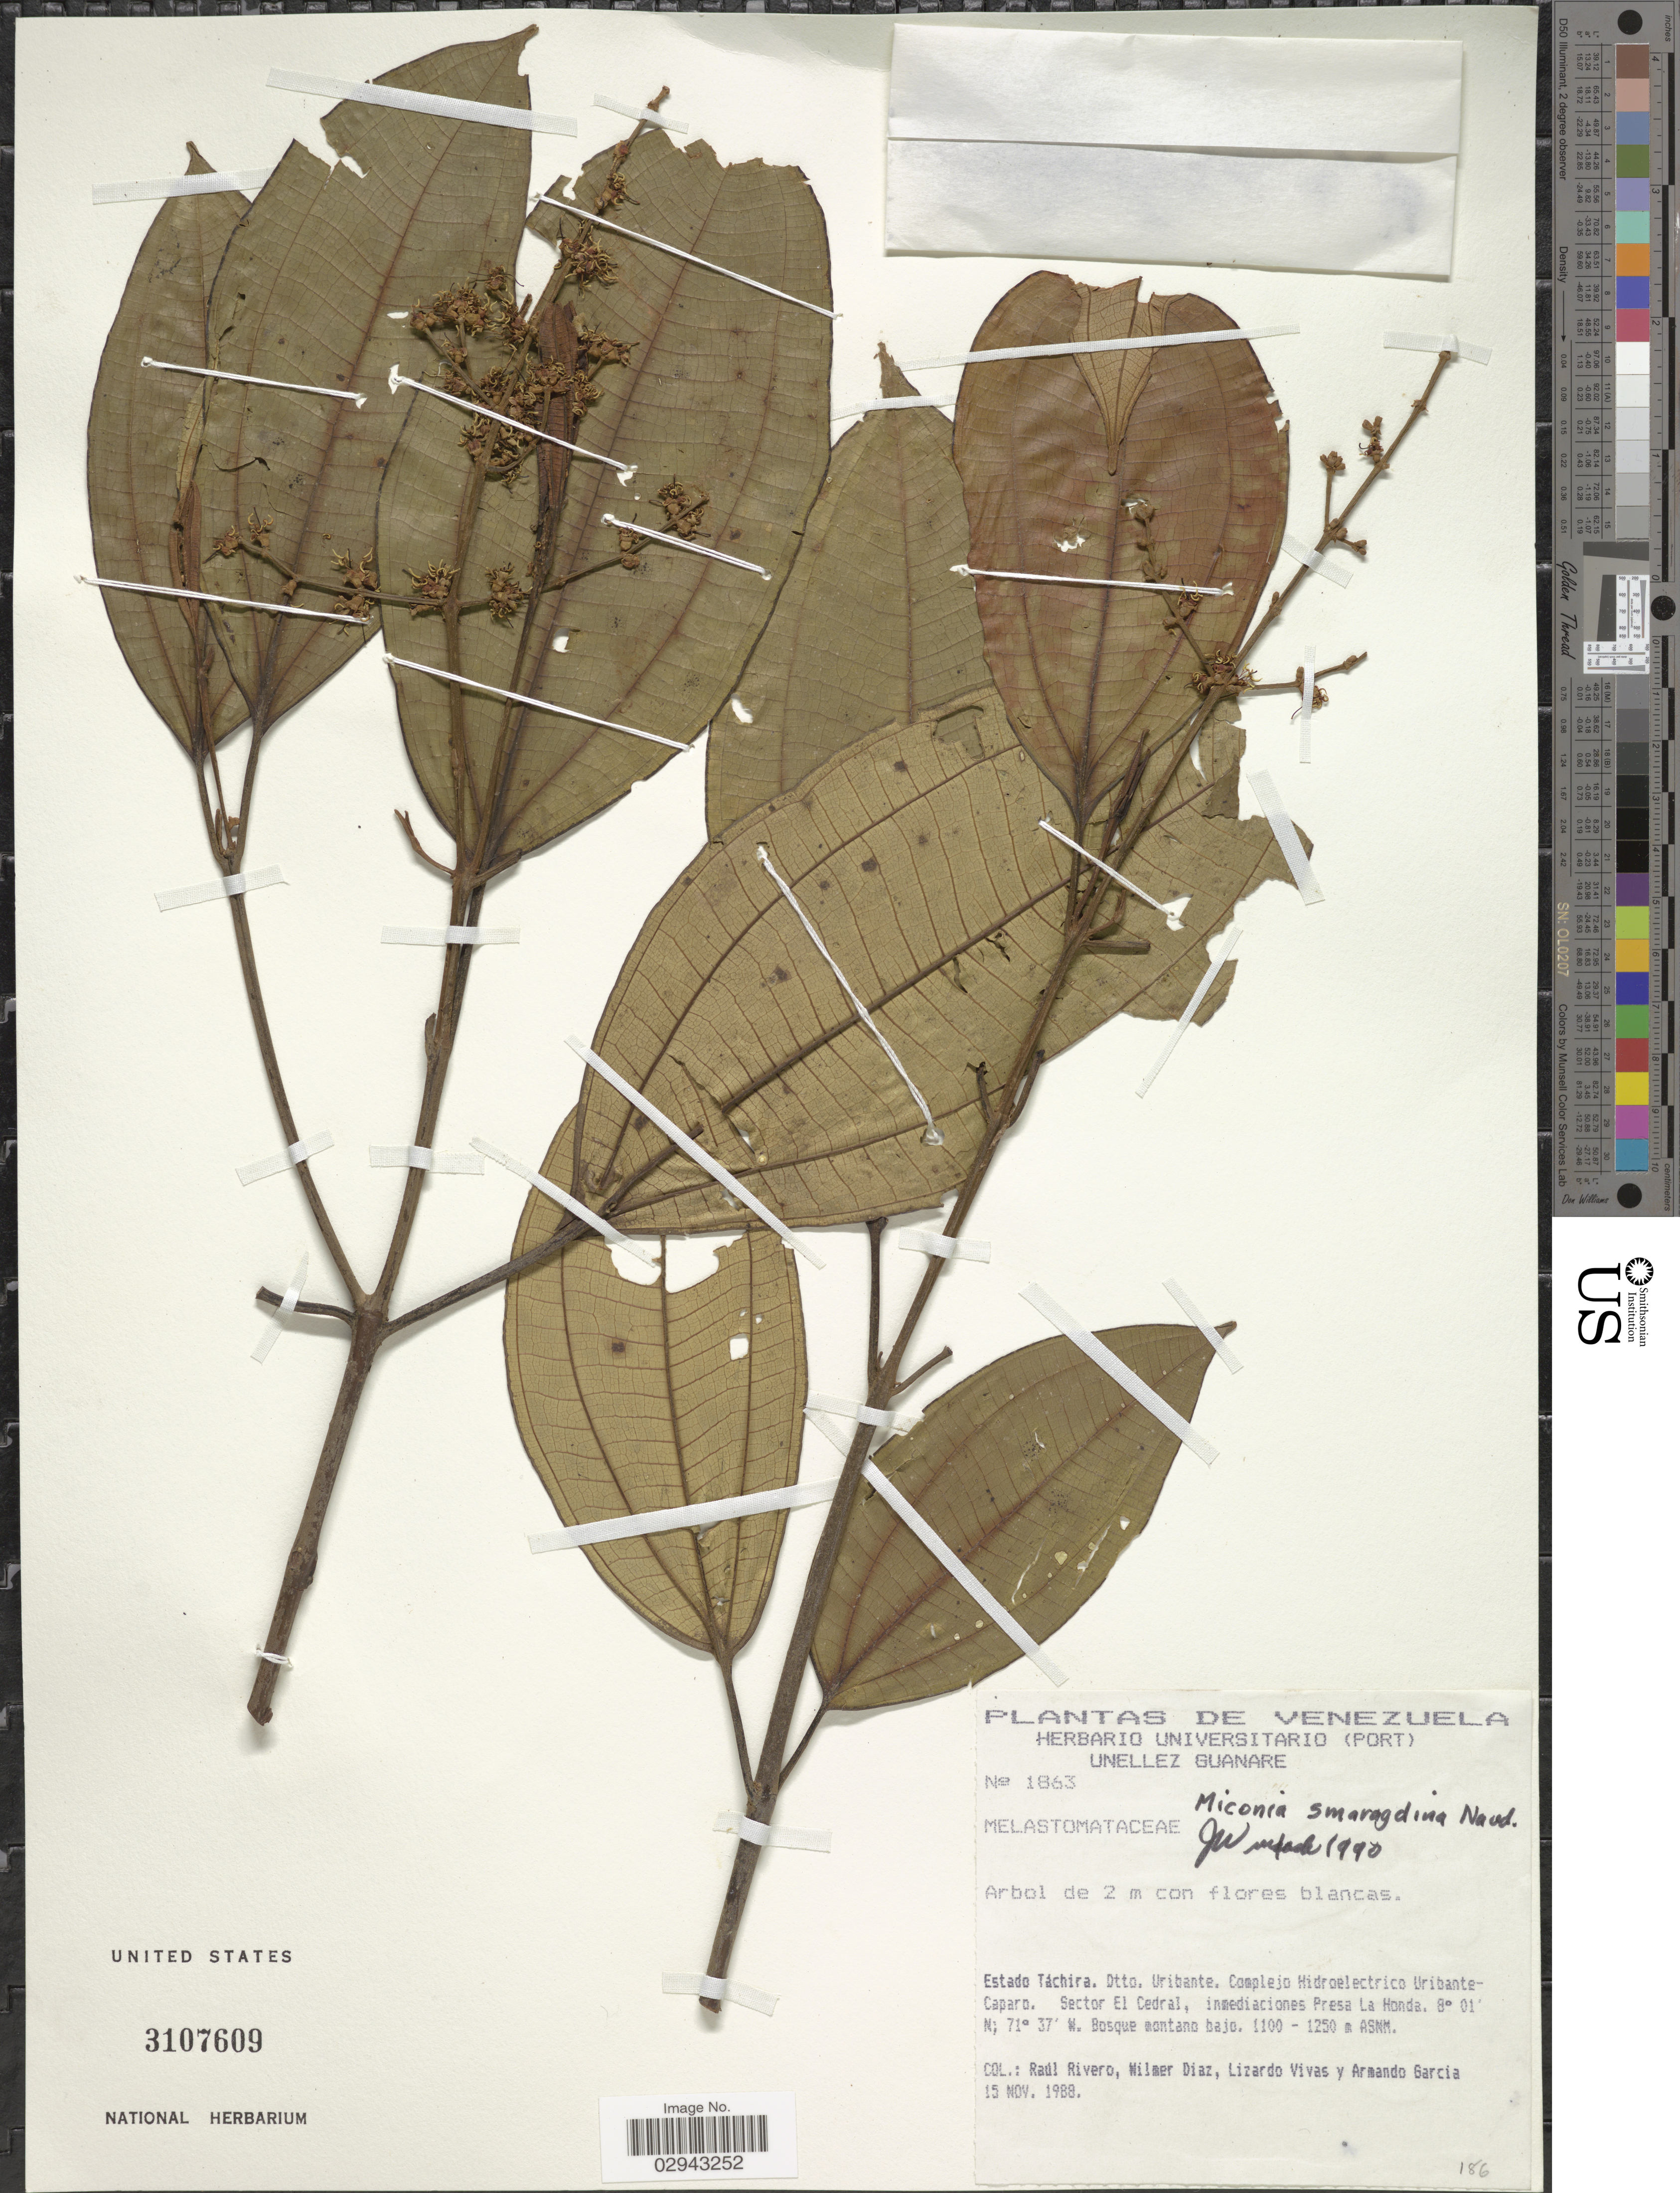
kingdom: Plantae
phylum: Tracheophyta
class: Magnoliopsida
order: Myrtales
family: Melastomataceae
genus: Miconia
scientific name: Miconia smaragdina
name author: Naudin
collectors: R. Rivero, W. Díaz P., L. Vivas & A. Garcia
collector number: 1863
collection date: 1988-11-15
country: Venezuela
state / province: Tachira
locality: Dtto. Uribante. Complejo Hidroelectrico Uribante-Caparo. Sector El Cedral, inmediaciones Presa La Honda.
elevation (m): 1100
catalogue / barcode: US 3107609